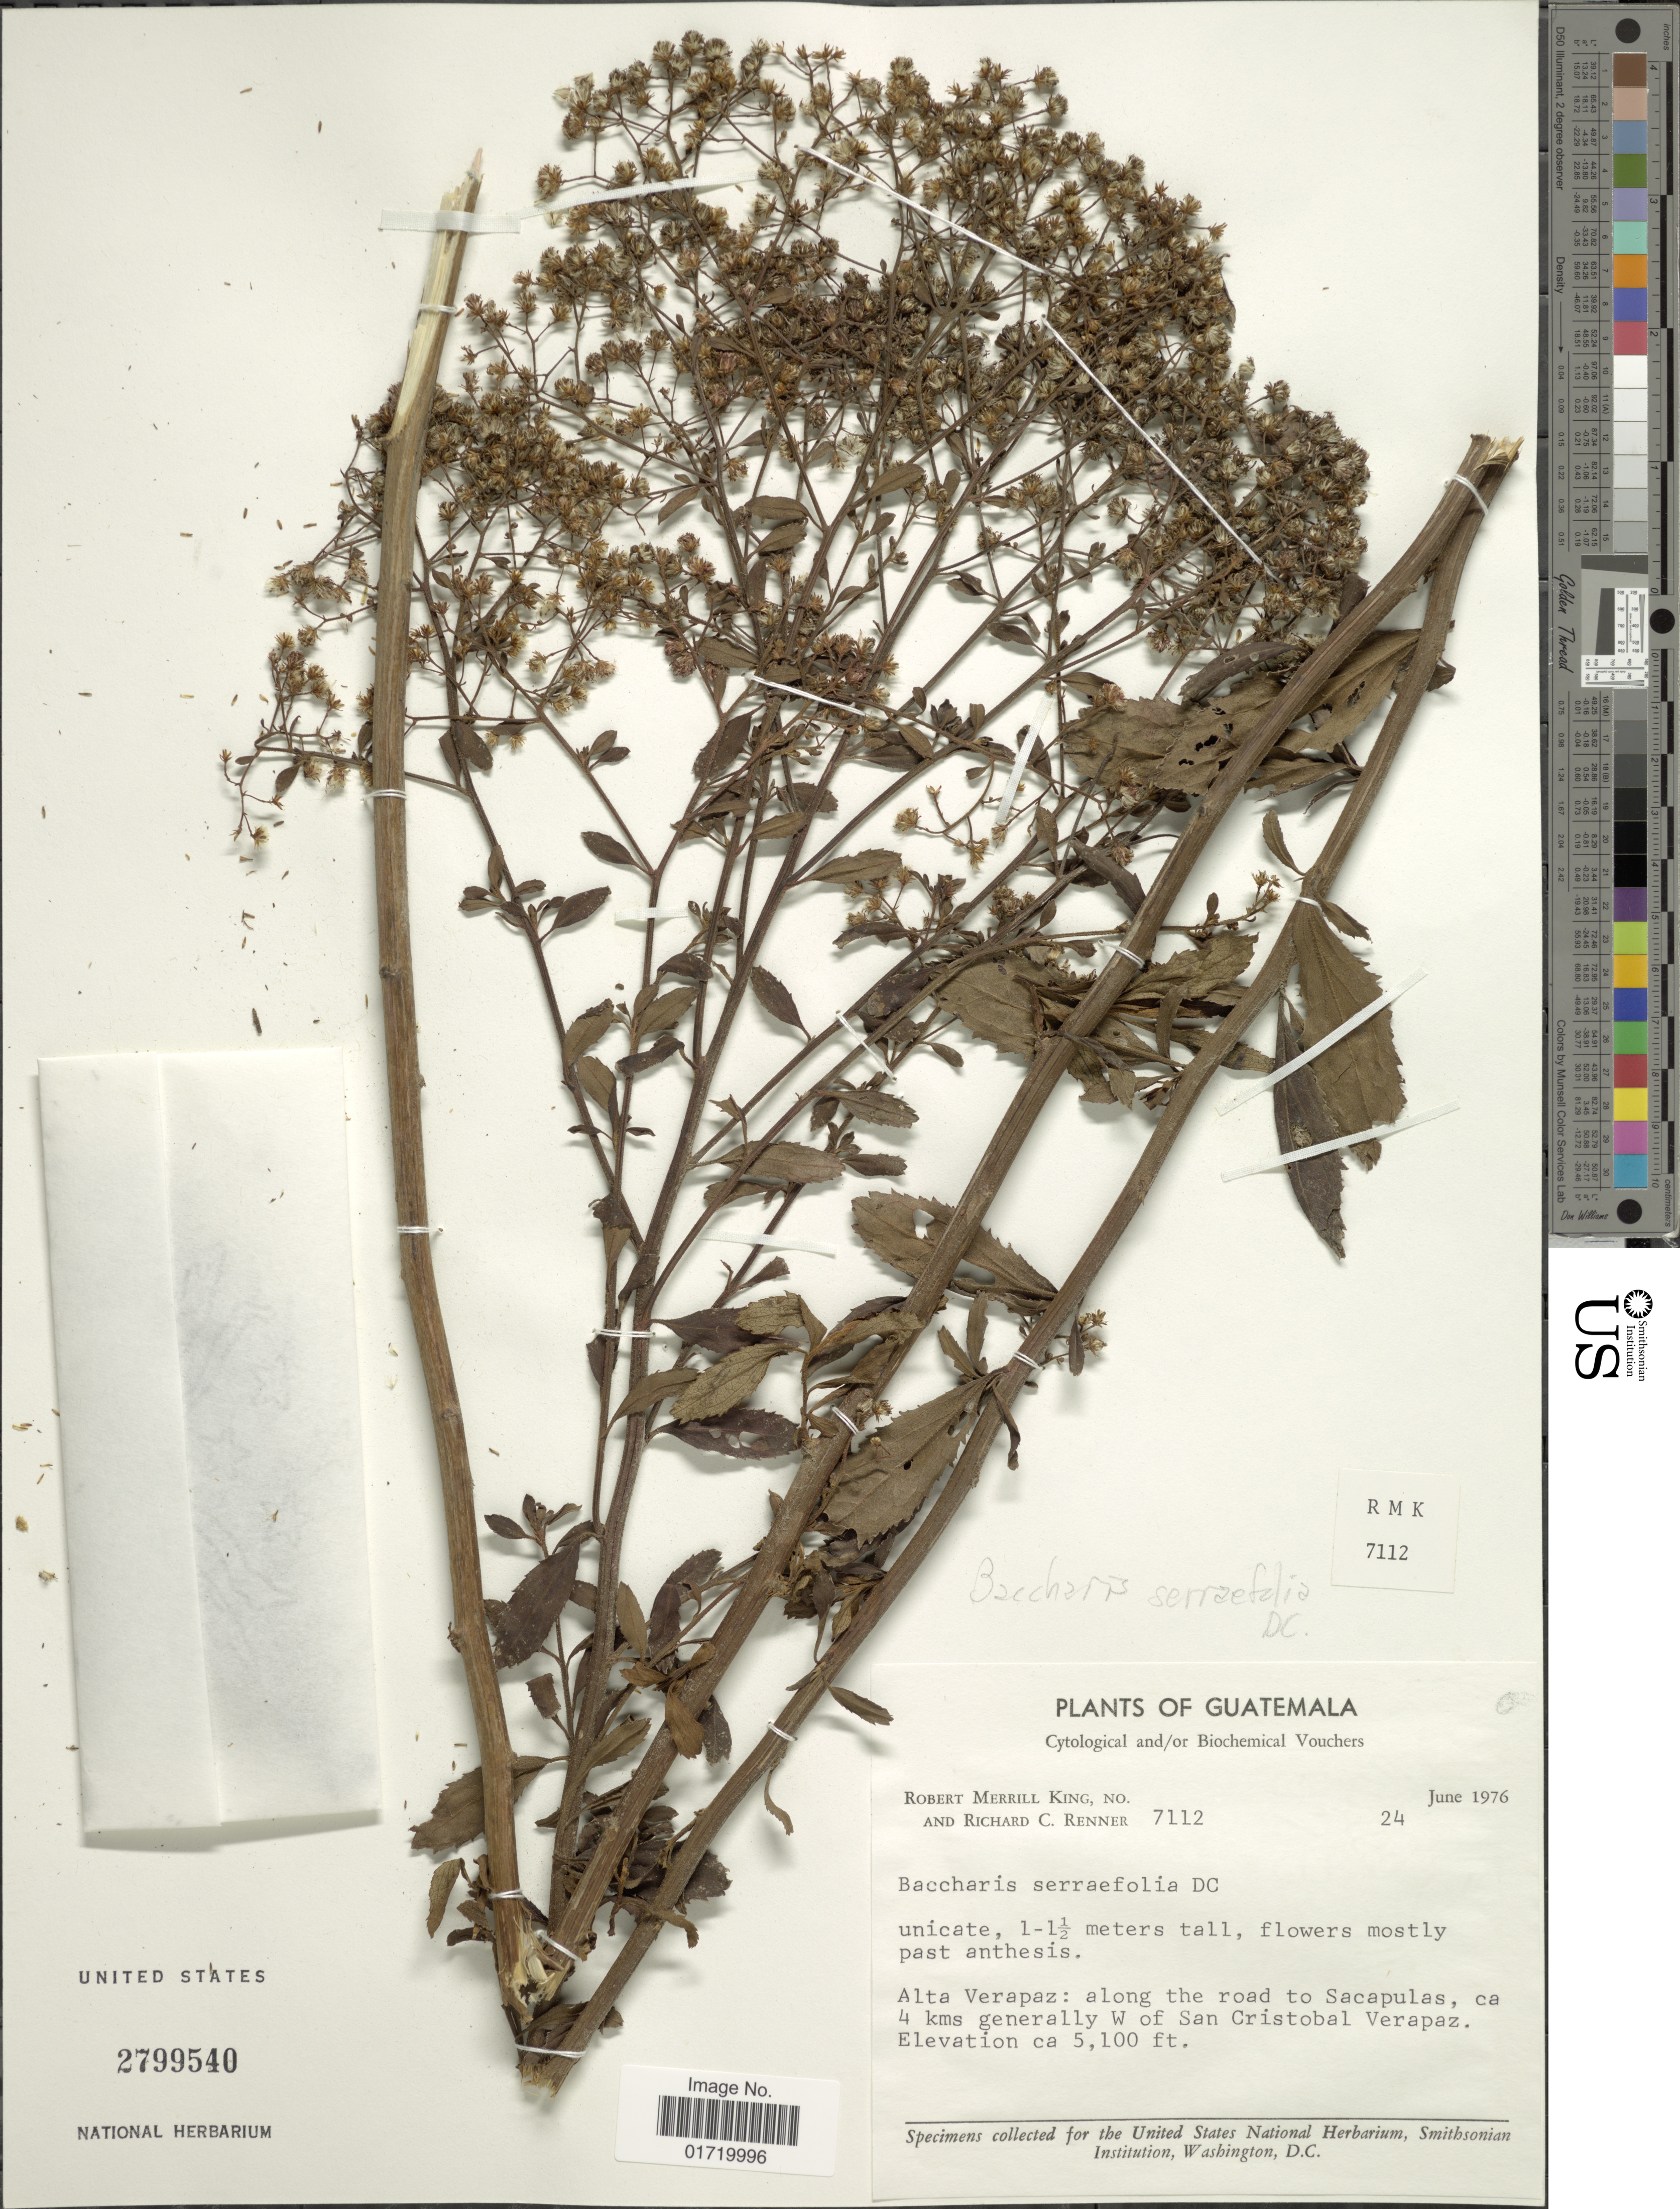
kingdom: Plantae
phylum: Tracheophyta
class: Magnoliopsida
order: Asterales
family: Asteraceae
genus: Baccharis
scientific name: Baccharis serrifolia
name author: DC.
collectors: R. M. King & R. C. Renner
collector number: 7112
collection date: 1976-06-24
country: Guatemala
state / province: Alta Verapaz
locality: Along the road to Sacapulas, ca 4 kms generally W of San Cristobal Verapaz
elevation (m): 1554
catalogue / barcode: US 2799540